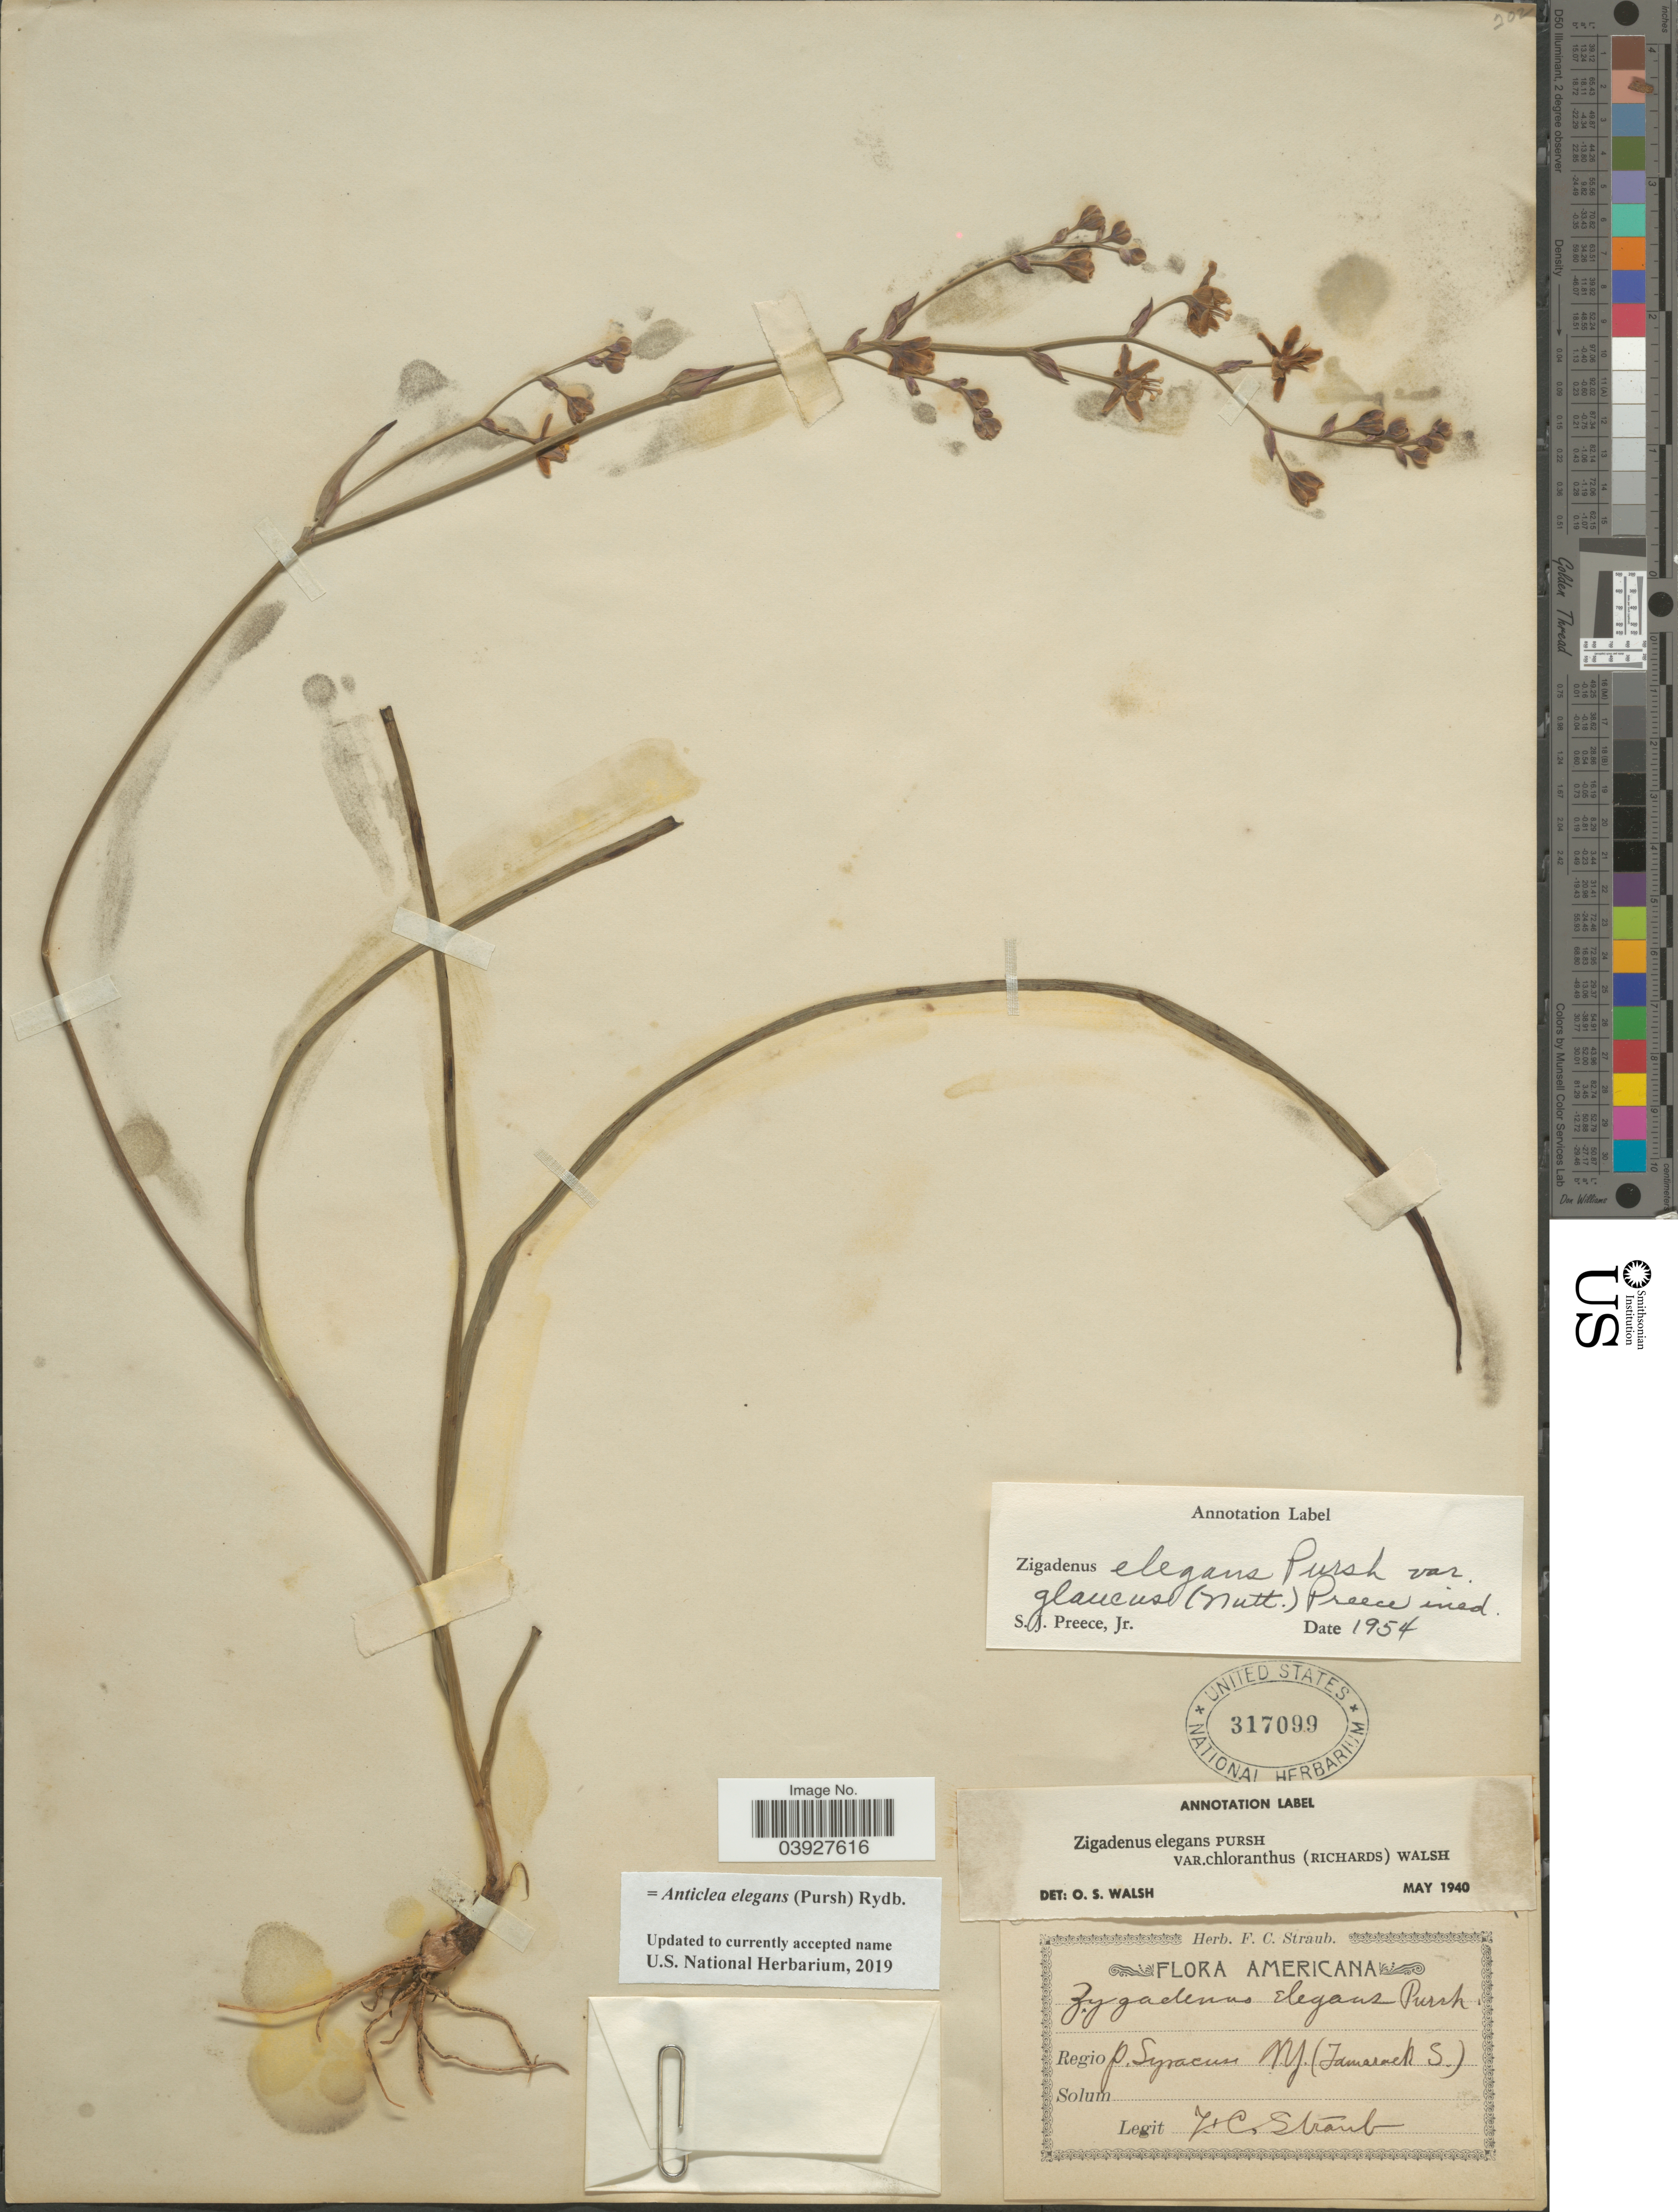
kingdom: Plantae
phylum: Tracheophyta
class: Liliopsida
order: Liliales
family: Melanthiaceae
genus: Anticlea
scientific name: Anticlea elegans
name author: (Pursh) Rydb.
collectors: J. Straub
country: United States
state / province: New York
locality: Americana. Regio P. Syracuse (Tamarack S.)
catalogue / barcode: US 317099